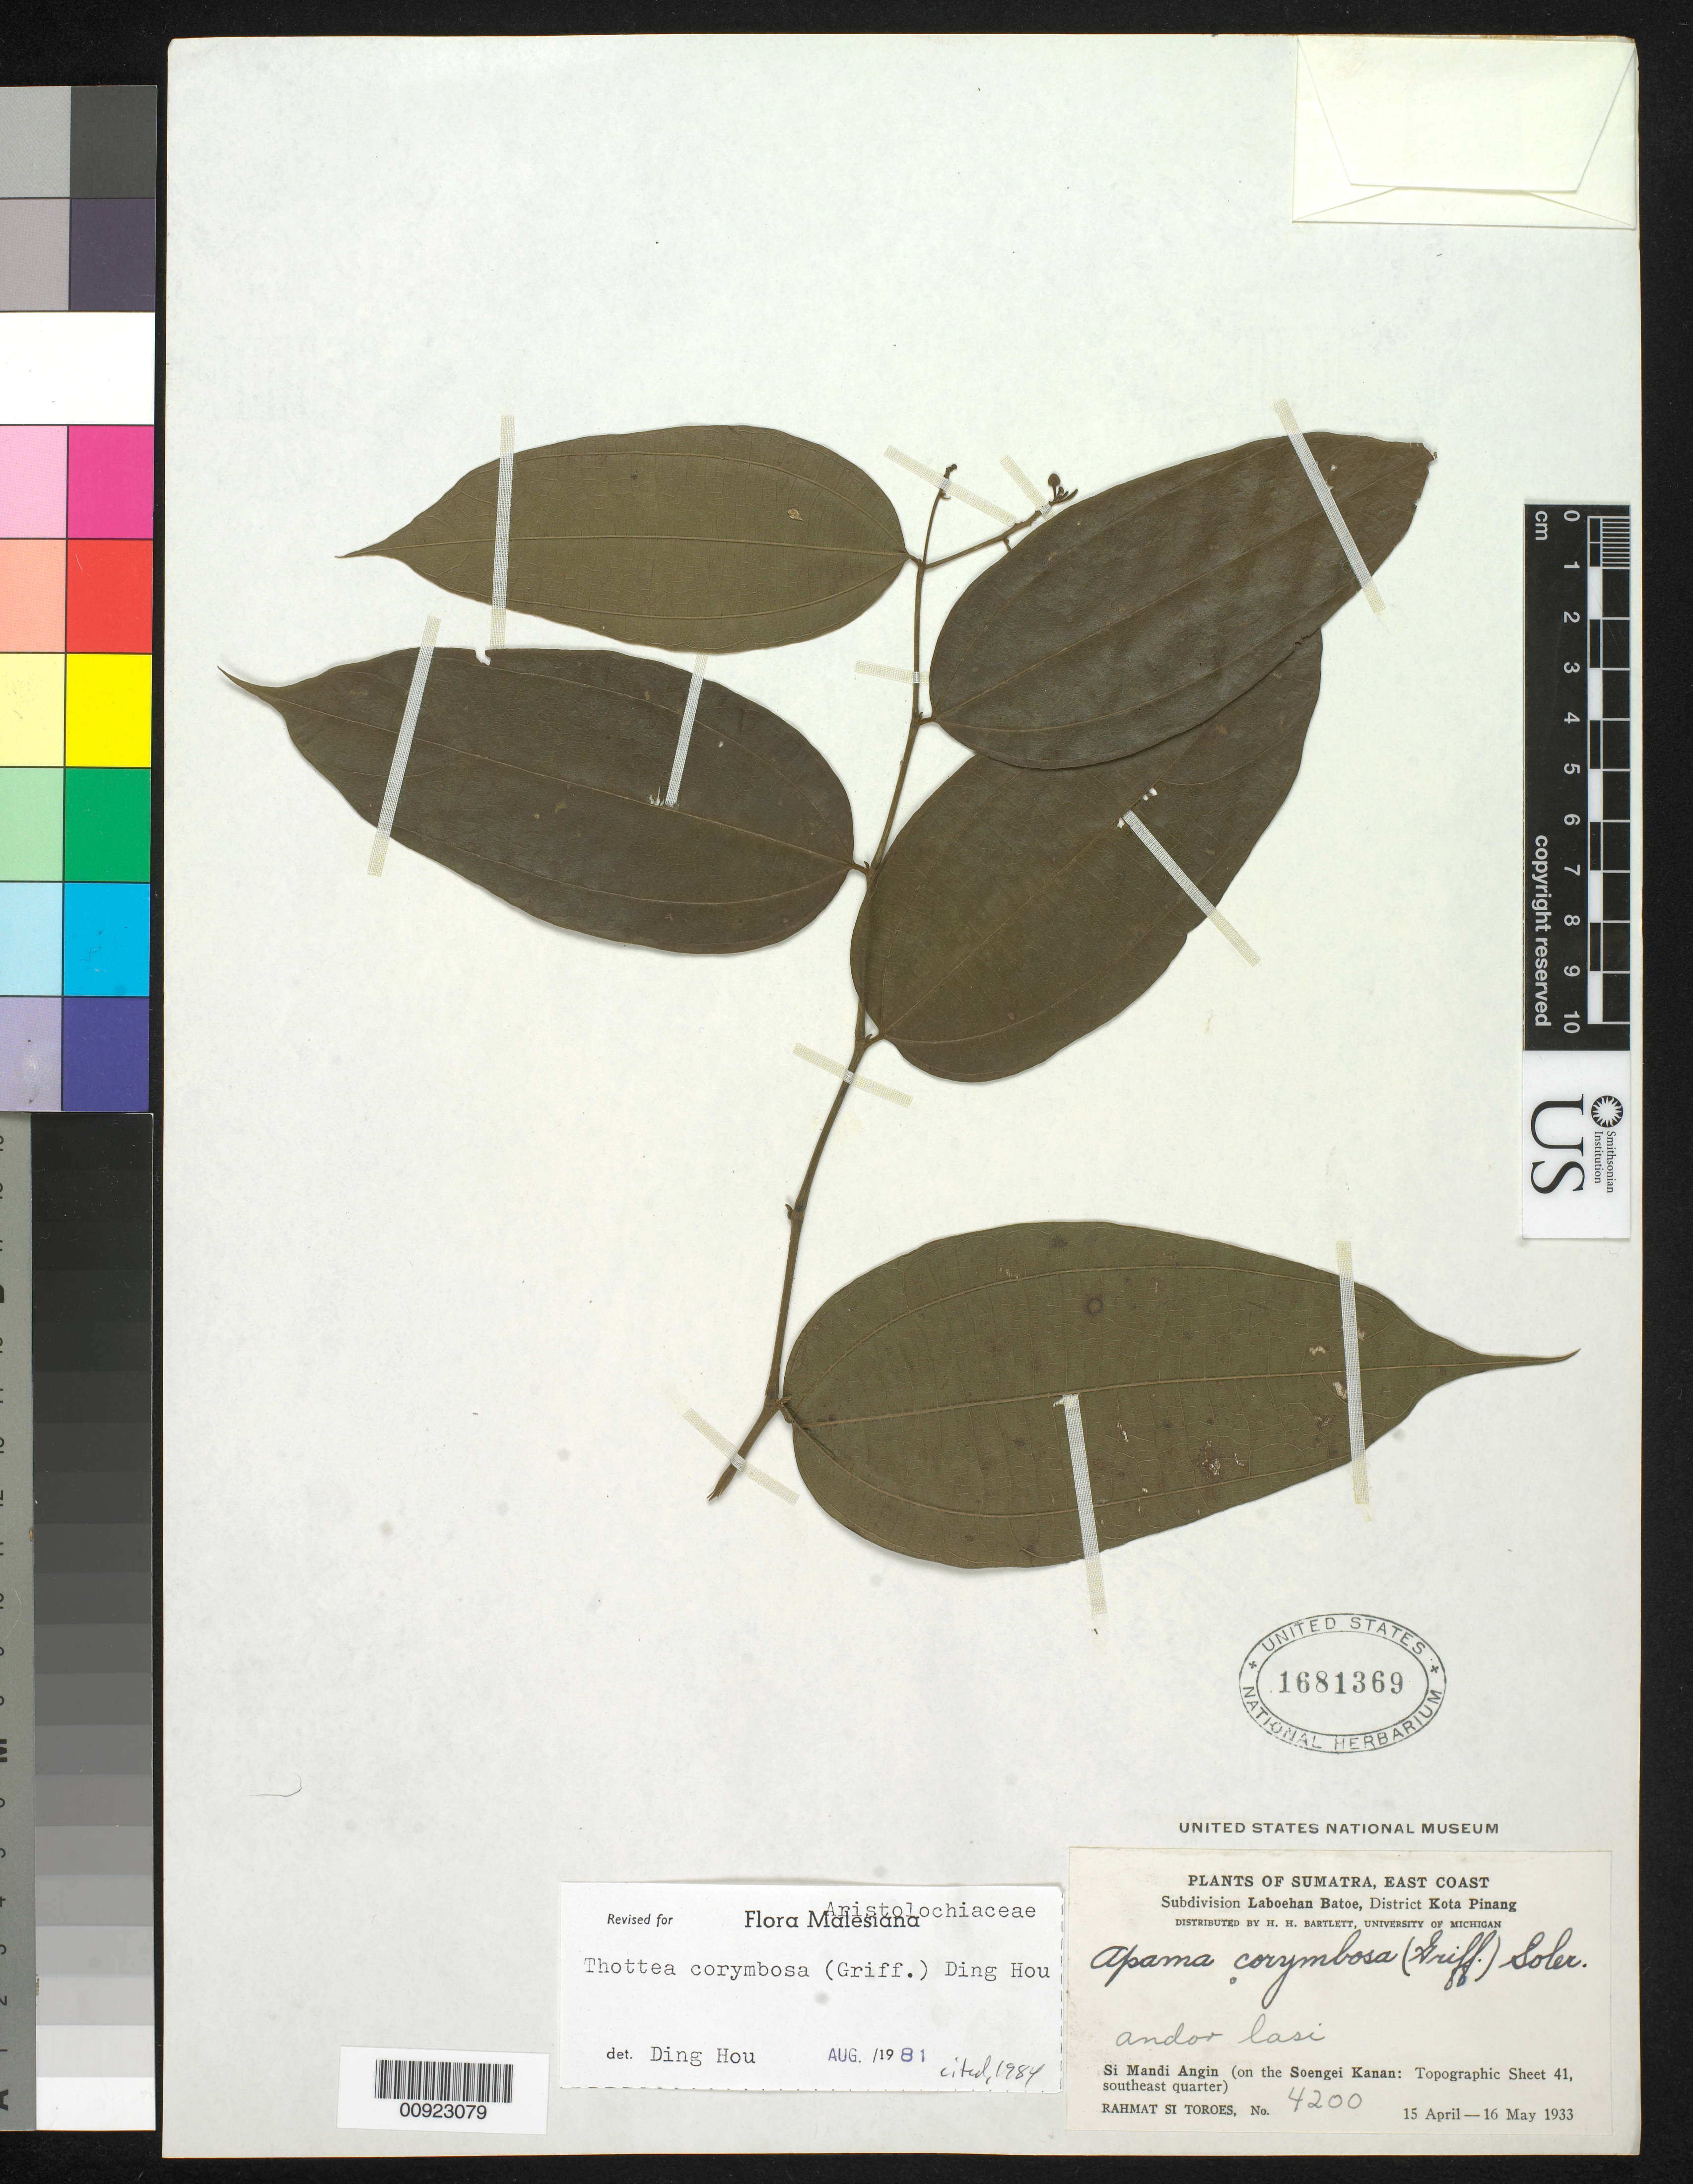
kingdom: Plantae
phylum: Tracheophyta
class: Magnoliopsida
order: Piperales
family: Aristolochiaceae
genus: Thottea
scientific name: Thottea corymbosa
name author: (Griff.) Ding Hou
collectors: Rahmat Si Boeea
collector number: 4200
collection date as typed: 15 Apr 1933 to 16 May 1933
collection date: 1933-04-15/1933-05-16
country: Indonesia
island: Sumatra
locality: East coast; District Kota Pinang, Subdivision Laboehan Batoe; Si Mandi Angin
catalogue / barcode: US 1681369